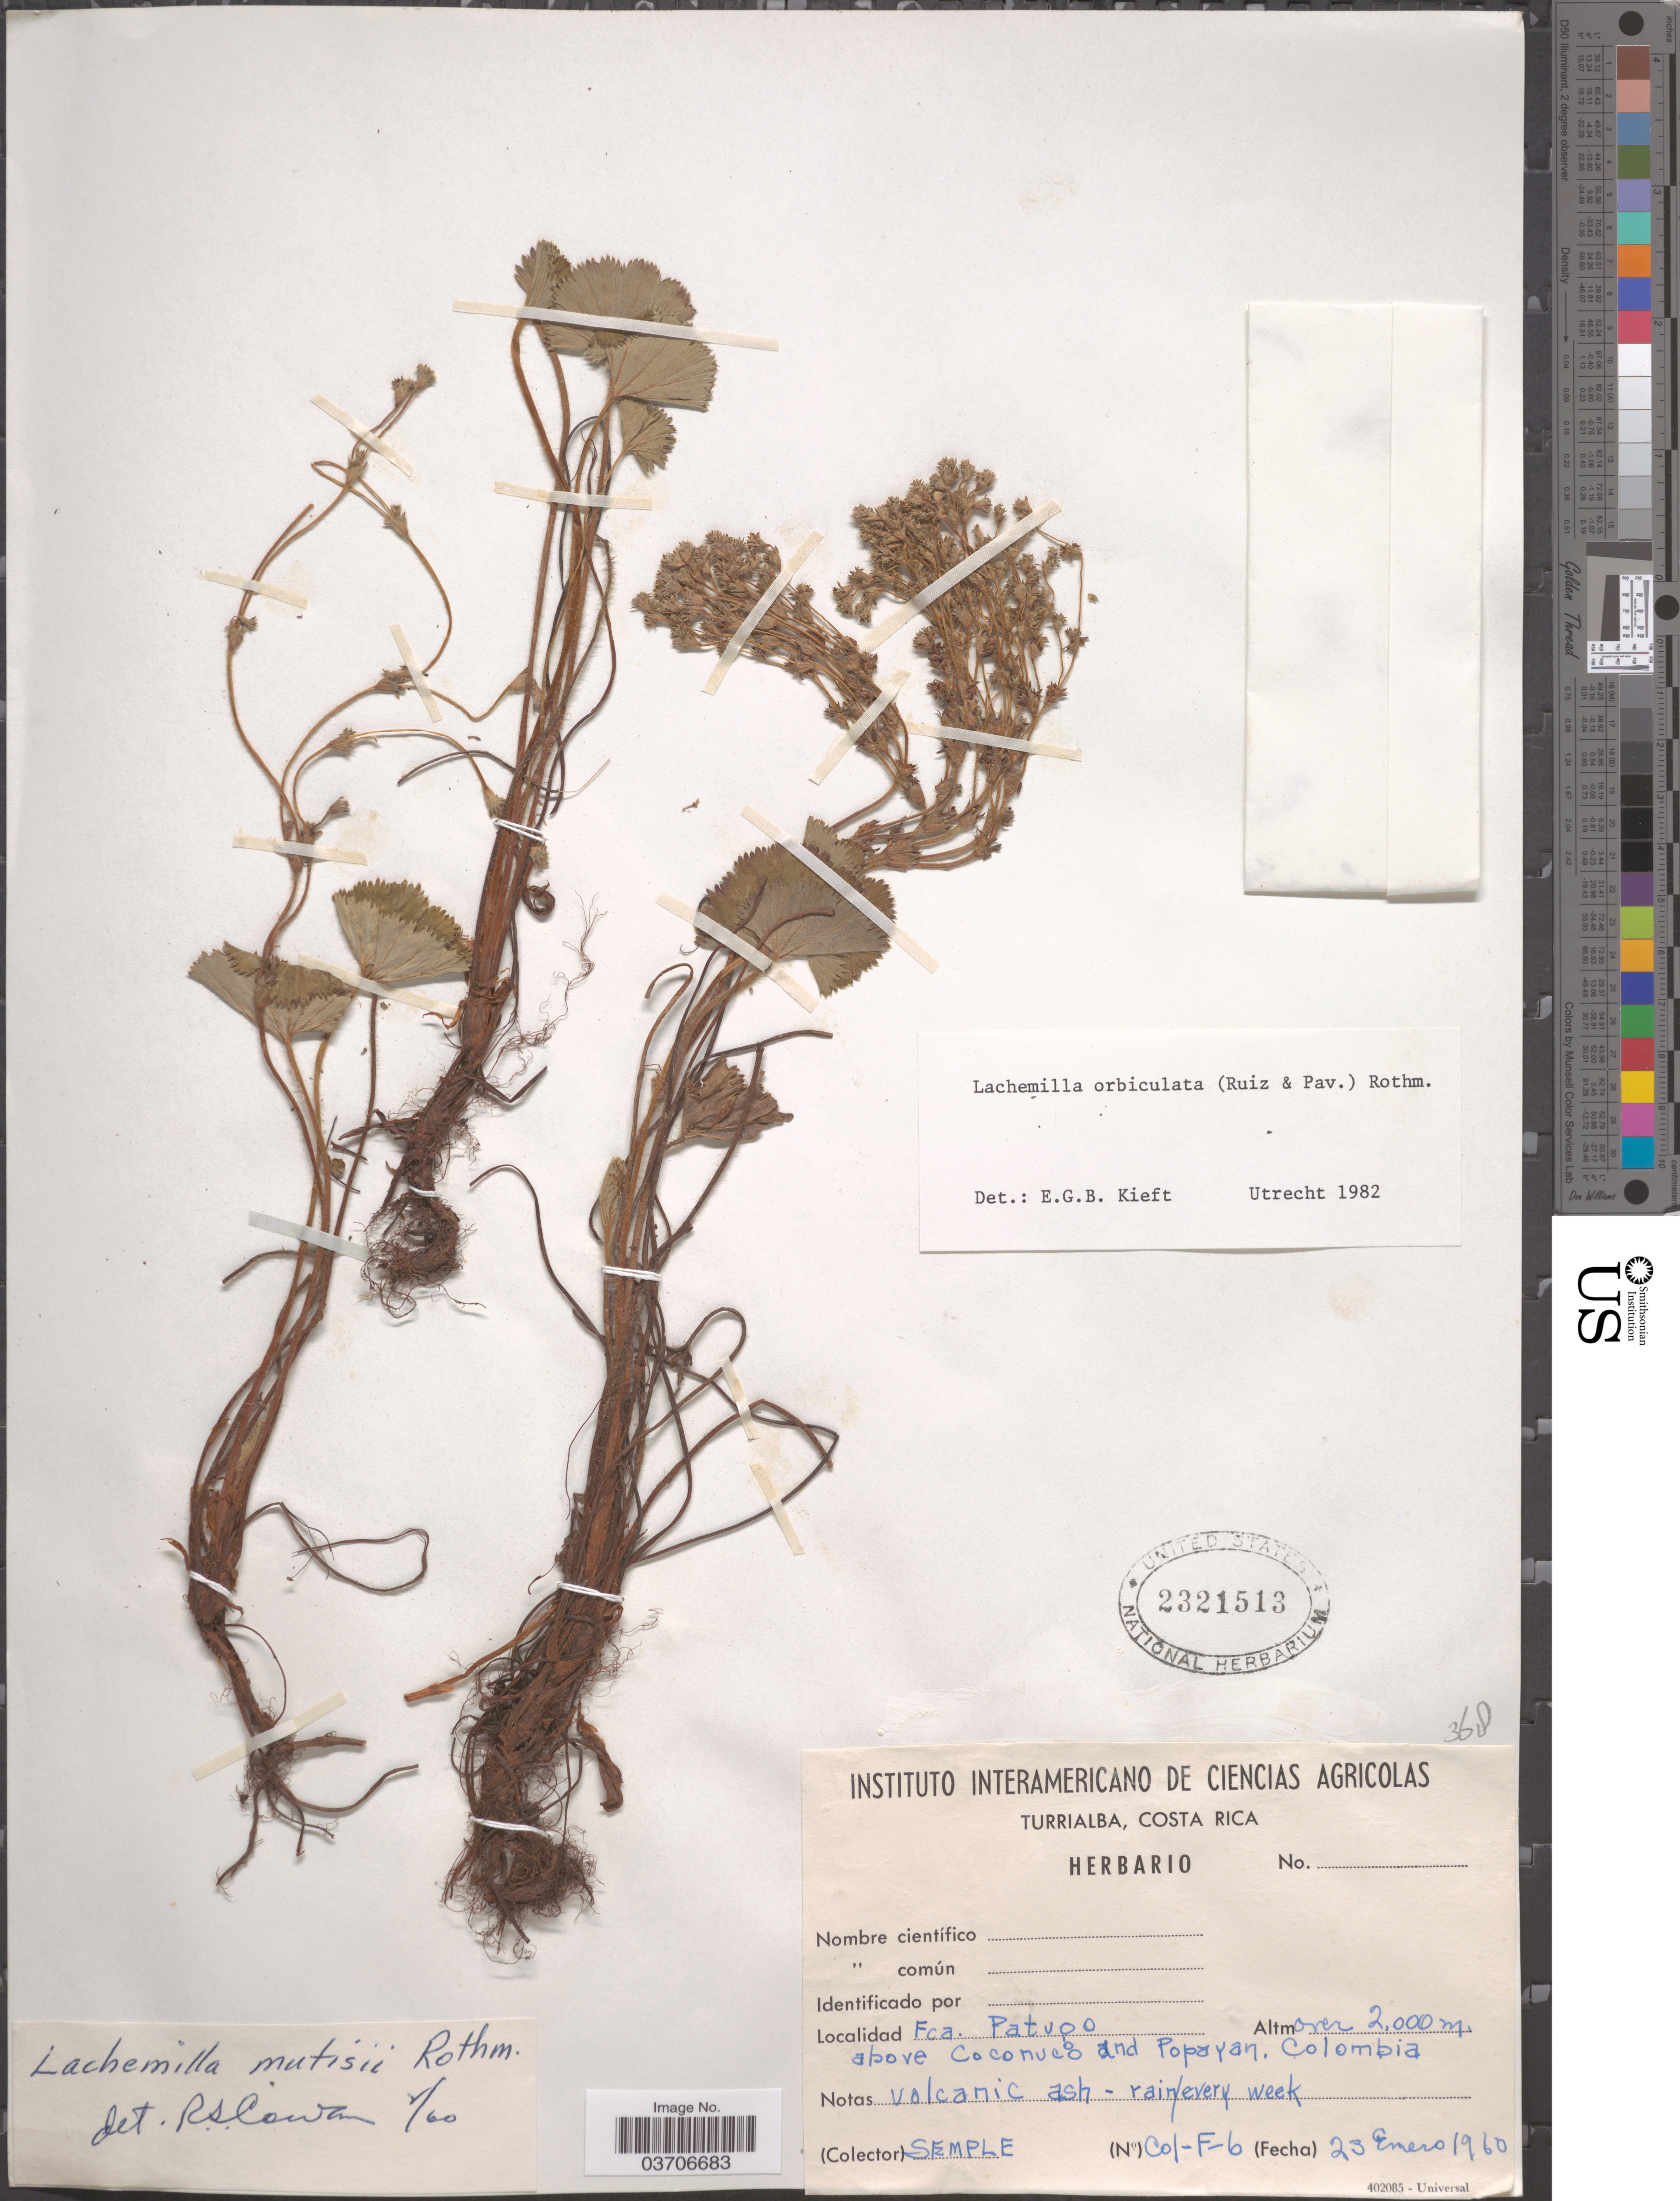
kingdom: Plantae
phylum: Tracheophyta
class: Magnoliopsida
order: Rosales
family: Rosaceae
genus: Lachemilla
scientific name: Lachemilla orbiculata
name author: (Ruiz & Pav.) Rydb.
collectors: Semple, --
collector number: Col-F-6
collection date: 1960-01-23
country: Colombia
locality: Fca. Patupo, above Coconuco and Popayan.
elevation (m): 2000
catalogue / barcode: US 2321513